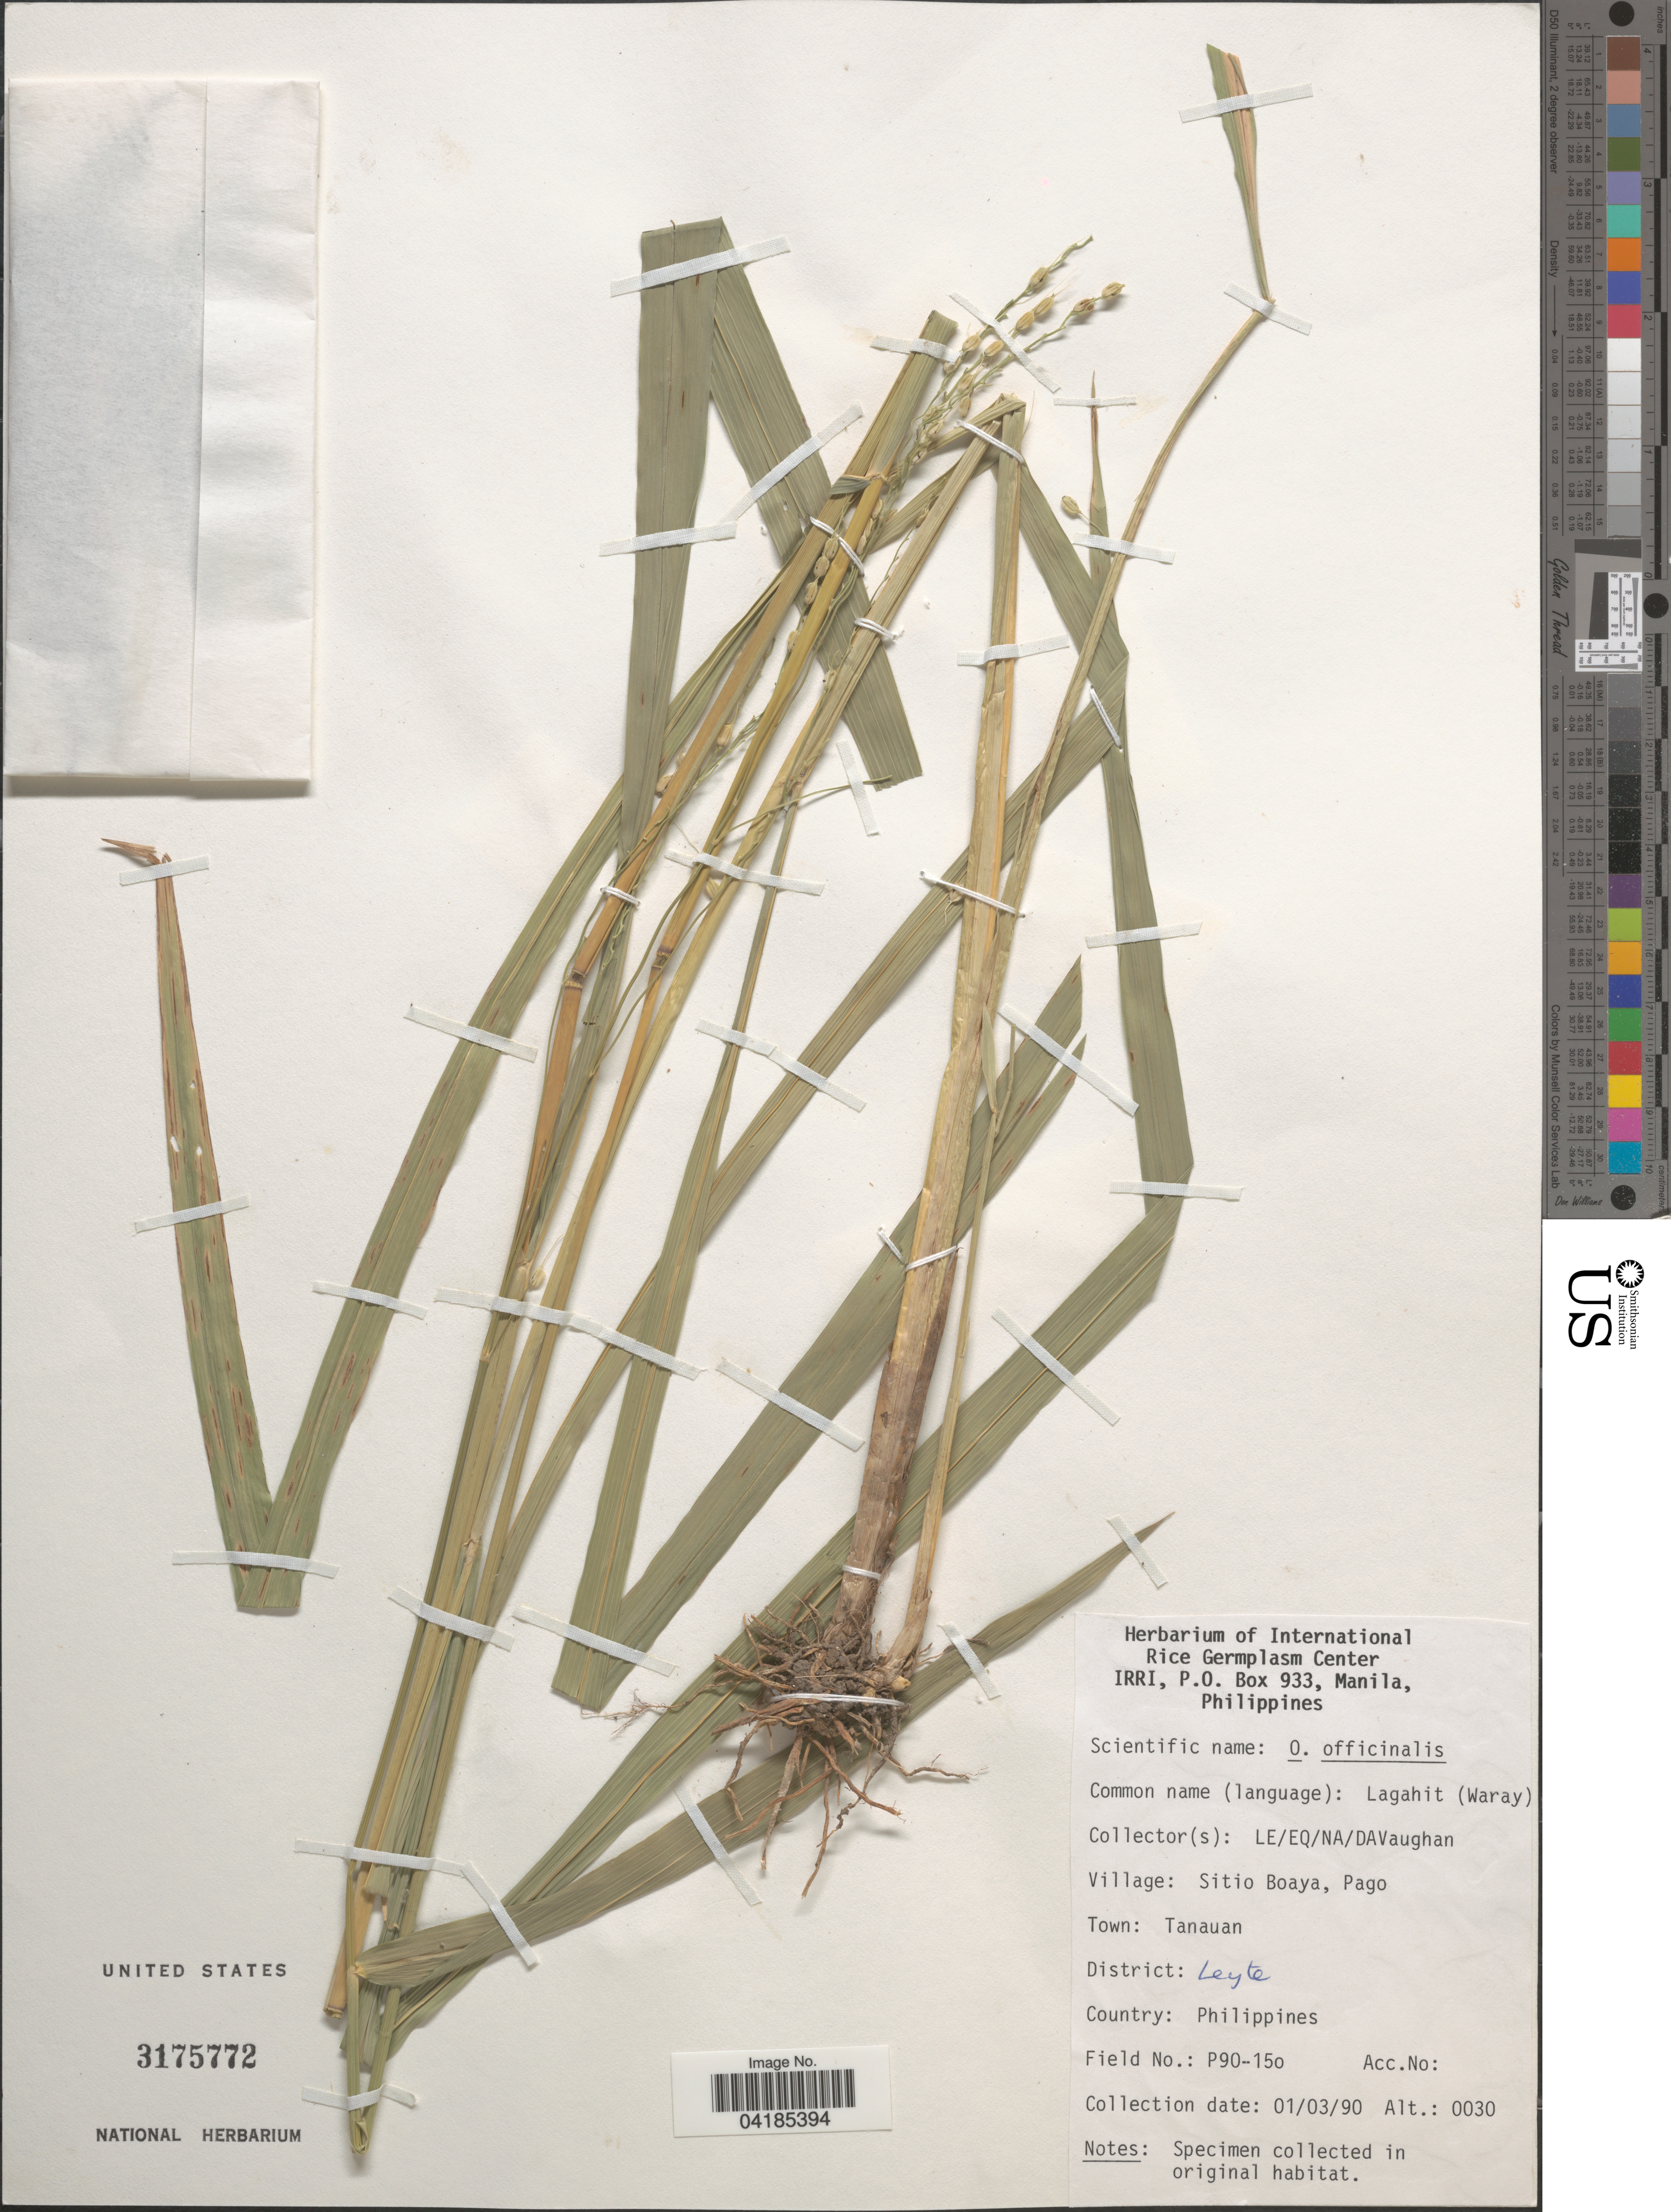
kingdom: Plantae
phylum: Tracheophyta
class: Liliopsida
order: Poales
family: Poaceae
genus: Oryza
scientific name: Oryza officinalis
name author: Wall.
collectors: L. E., E. Q., N. A. & D. Vaughan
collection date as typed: Transcribed d/m/y: 1/3/90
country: Philippines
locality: Village: Sitio Boayo, Pago. Town: Tanauan. District: Leyte. Field No.: P90-15o.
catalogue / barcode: US 3175772